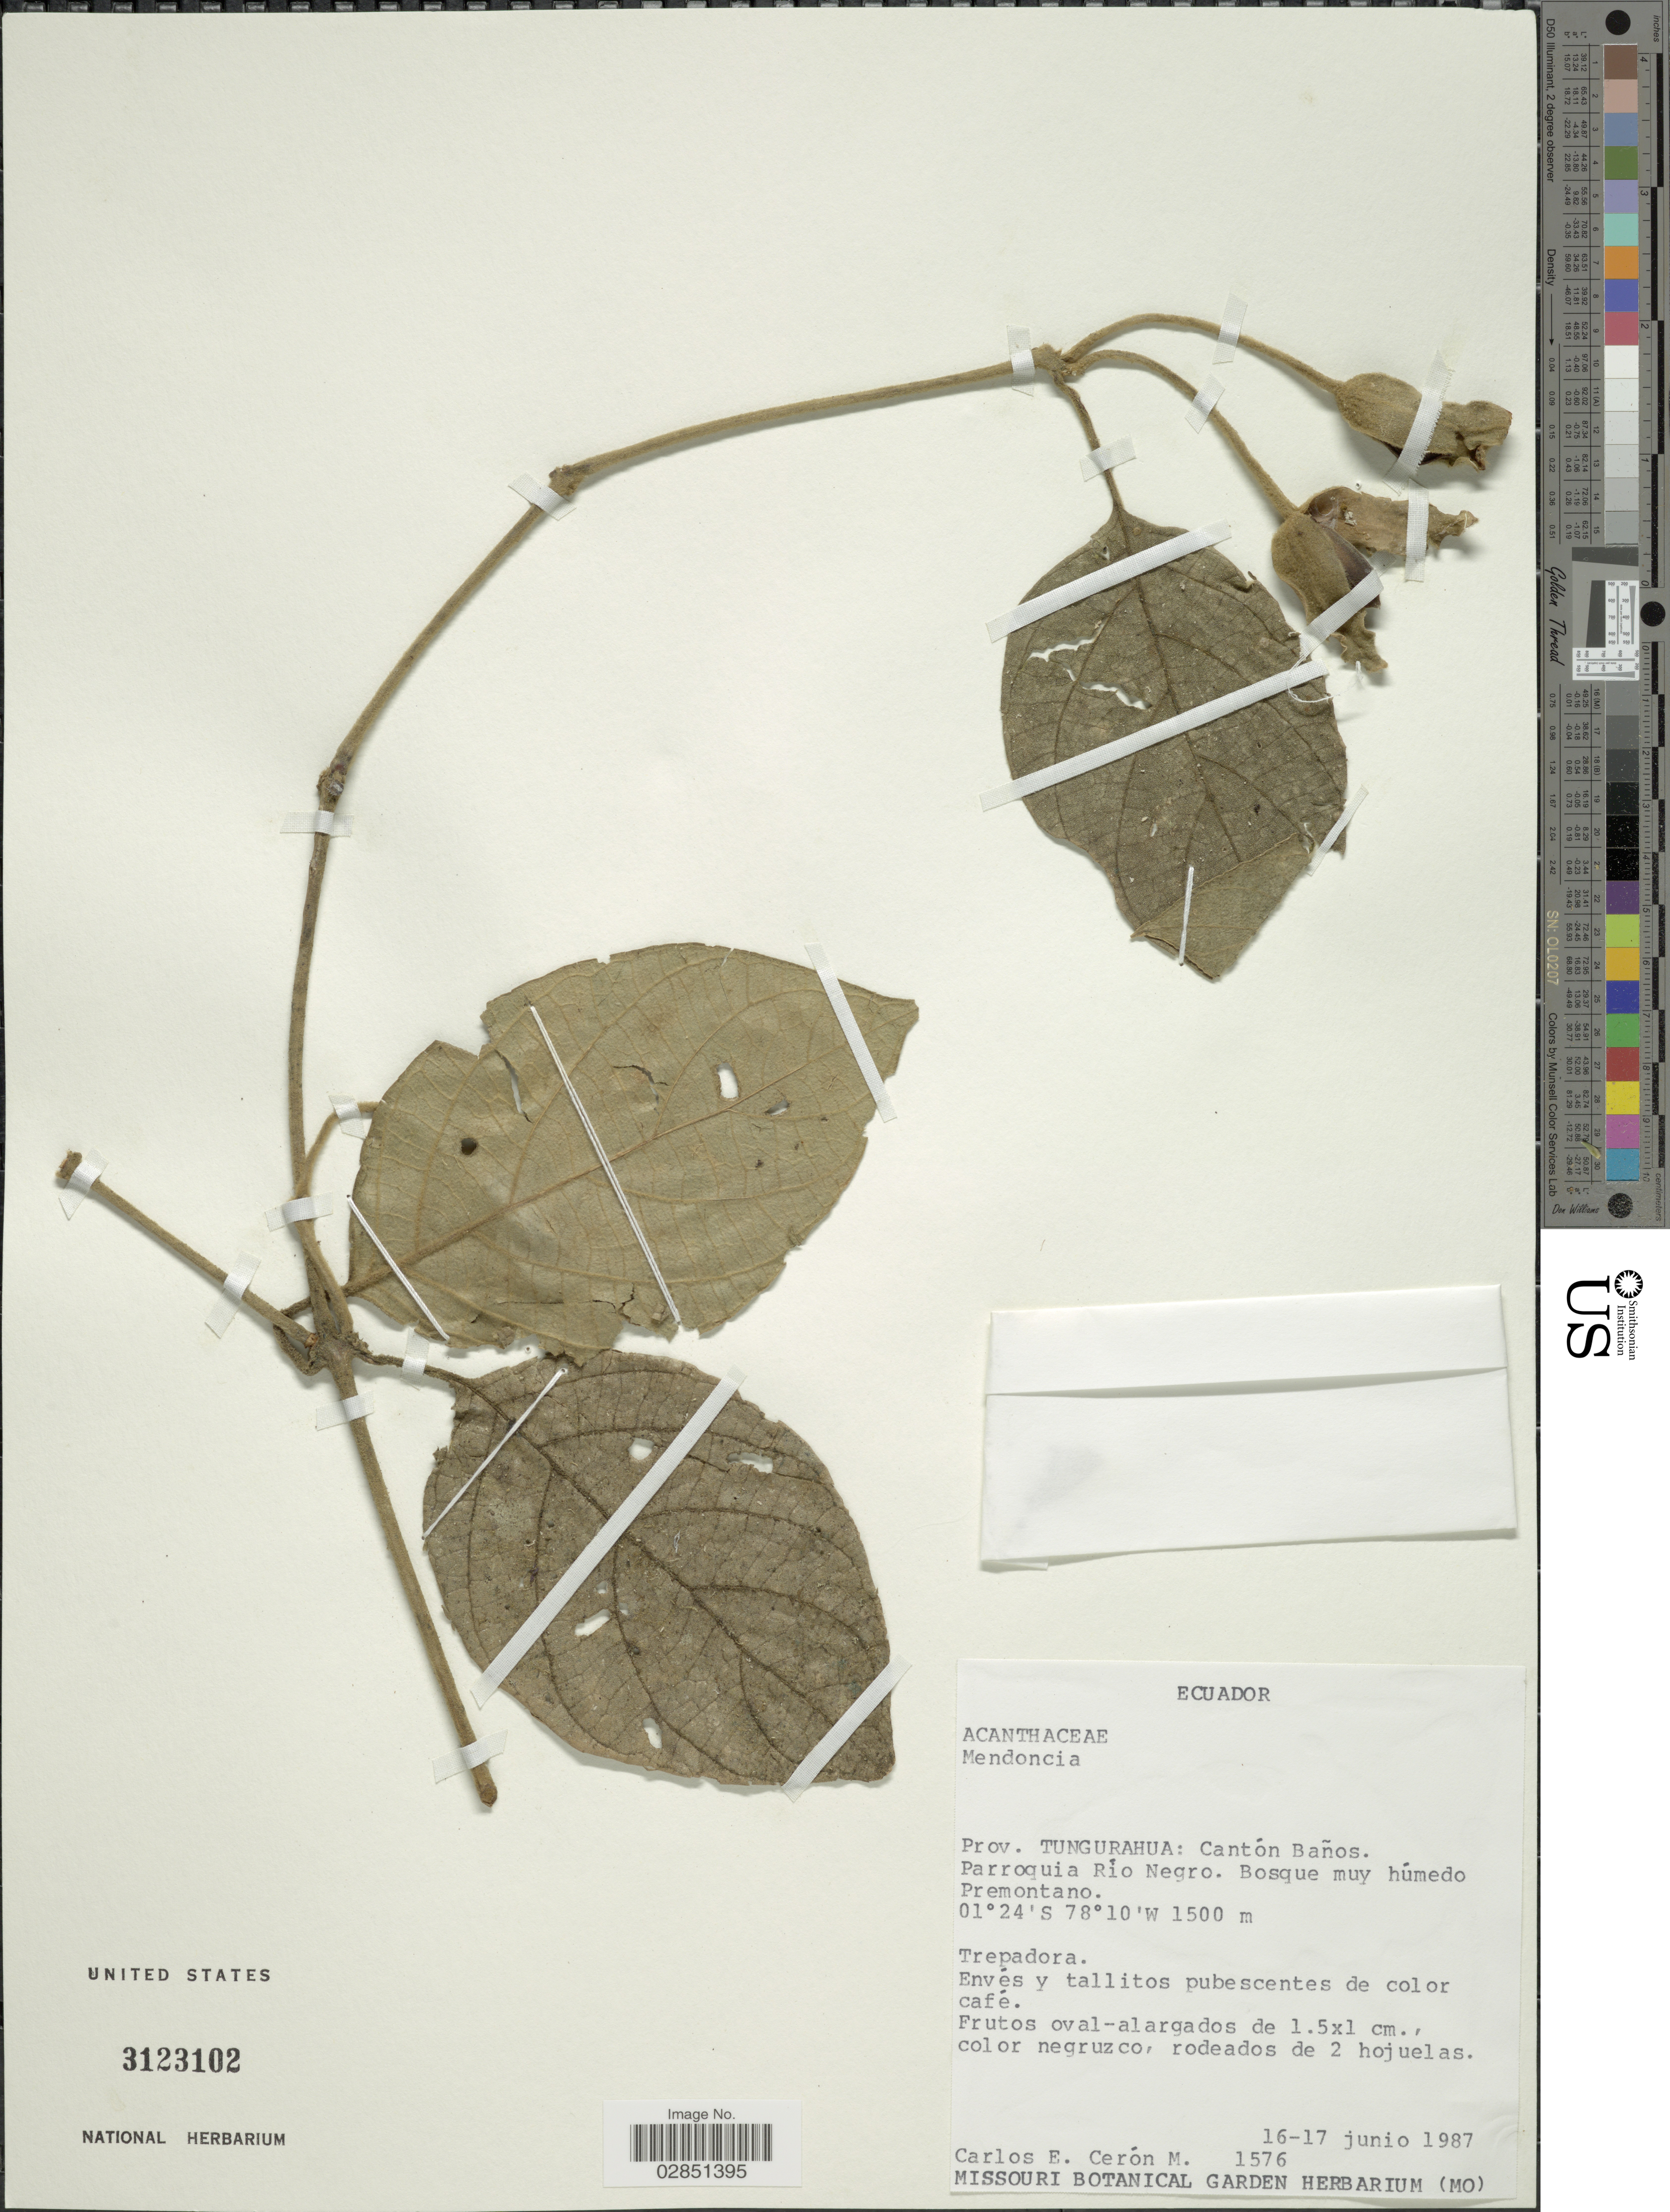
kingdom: Plantae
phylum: Tracheophyta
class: Magnoliopsida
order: Lamiales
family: Acanthaceae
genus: Mendoncia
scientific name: Mendoncia rotundifolia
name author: Poepp. & Endl.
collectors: C. E. Cerón M.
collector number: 1576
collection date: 1987-06-16/1987-06-17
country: Ecuador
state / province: Tungurahua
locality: Prov. Tungurahua: Cantón Baños. Parroquia Río Negro.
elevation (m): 1500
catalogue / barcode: US 3123102